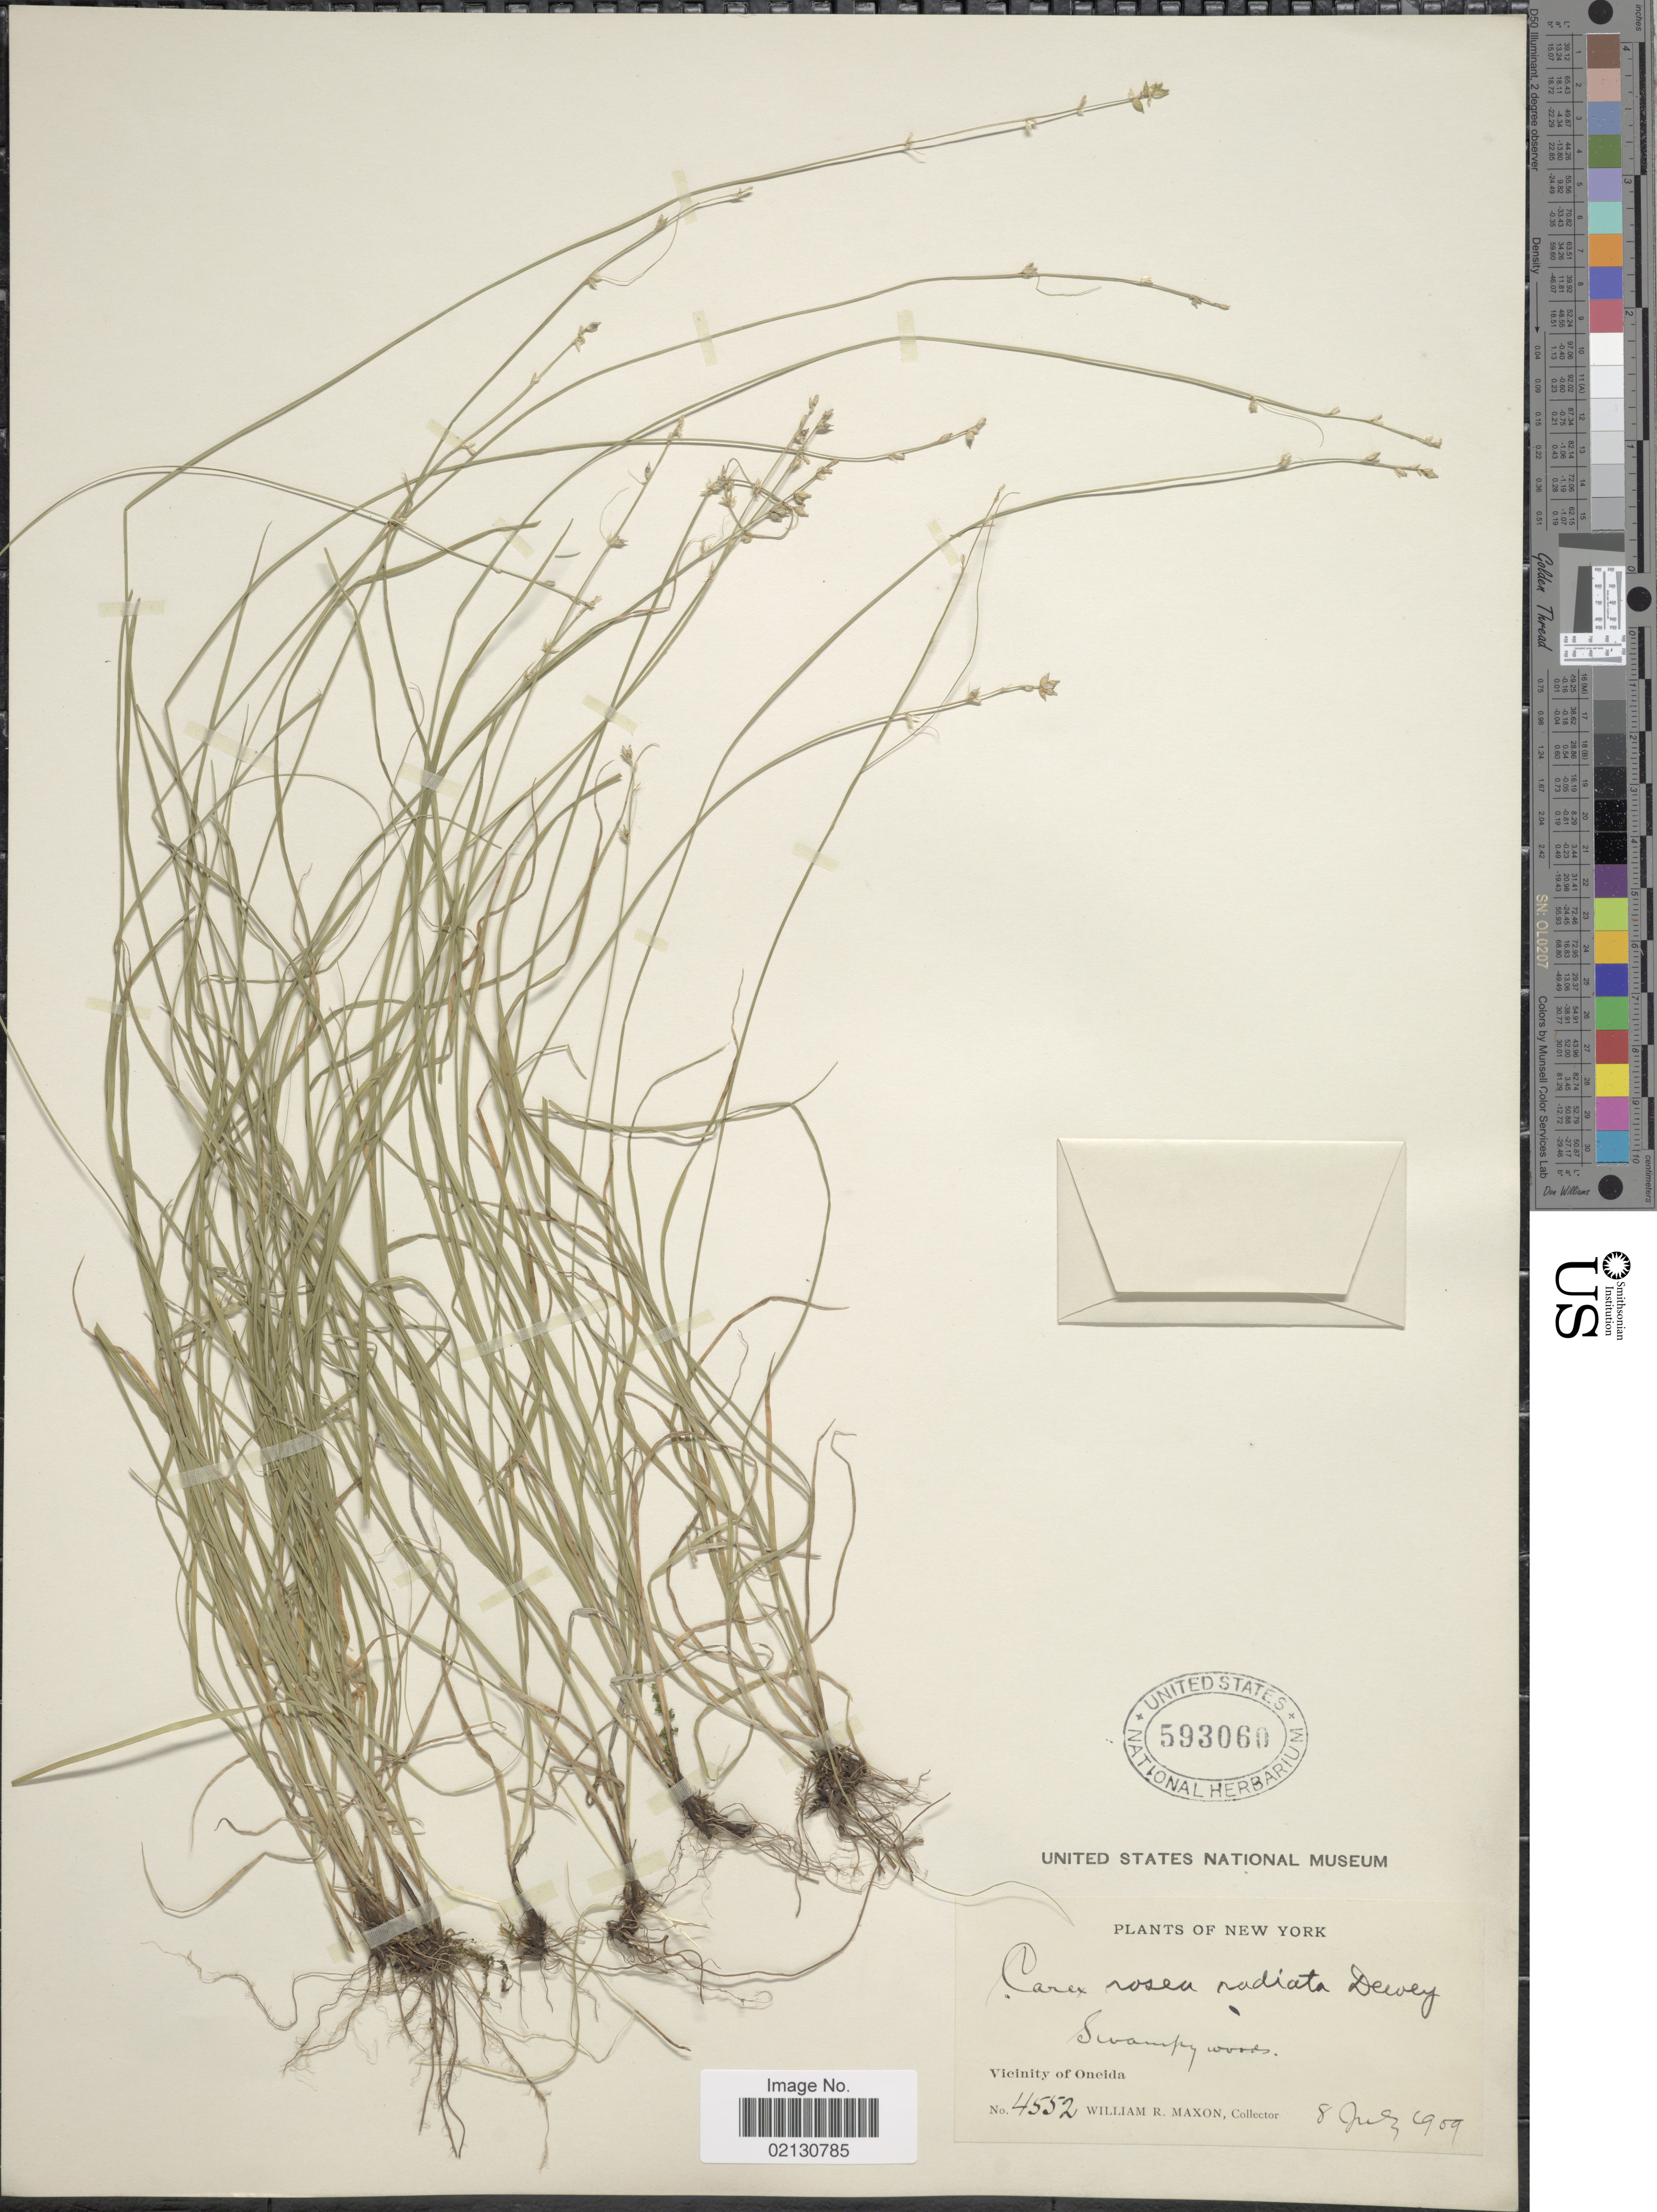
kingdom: Plantae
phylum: Tracheophyta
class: Liliopsida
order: Poales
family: Cyperaceae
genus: Carex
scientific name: Carex radiata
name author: (Wahlenb.) Small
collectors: W. R. Maxon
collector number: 4552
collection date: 1909-07-08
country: United States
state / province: New York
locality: Vicinity of Oneida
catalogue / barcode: US 593060